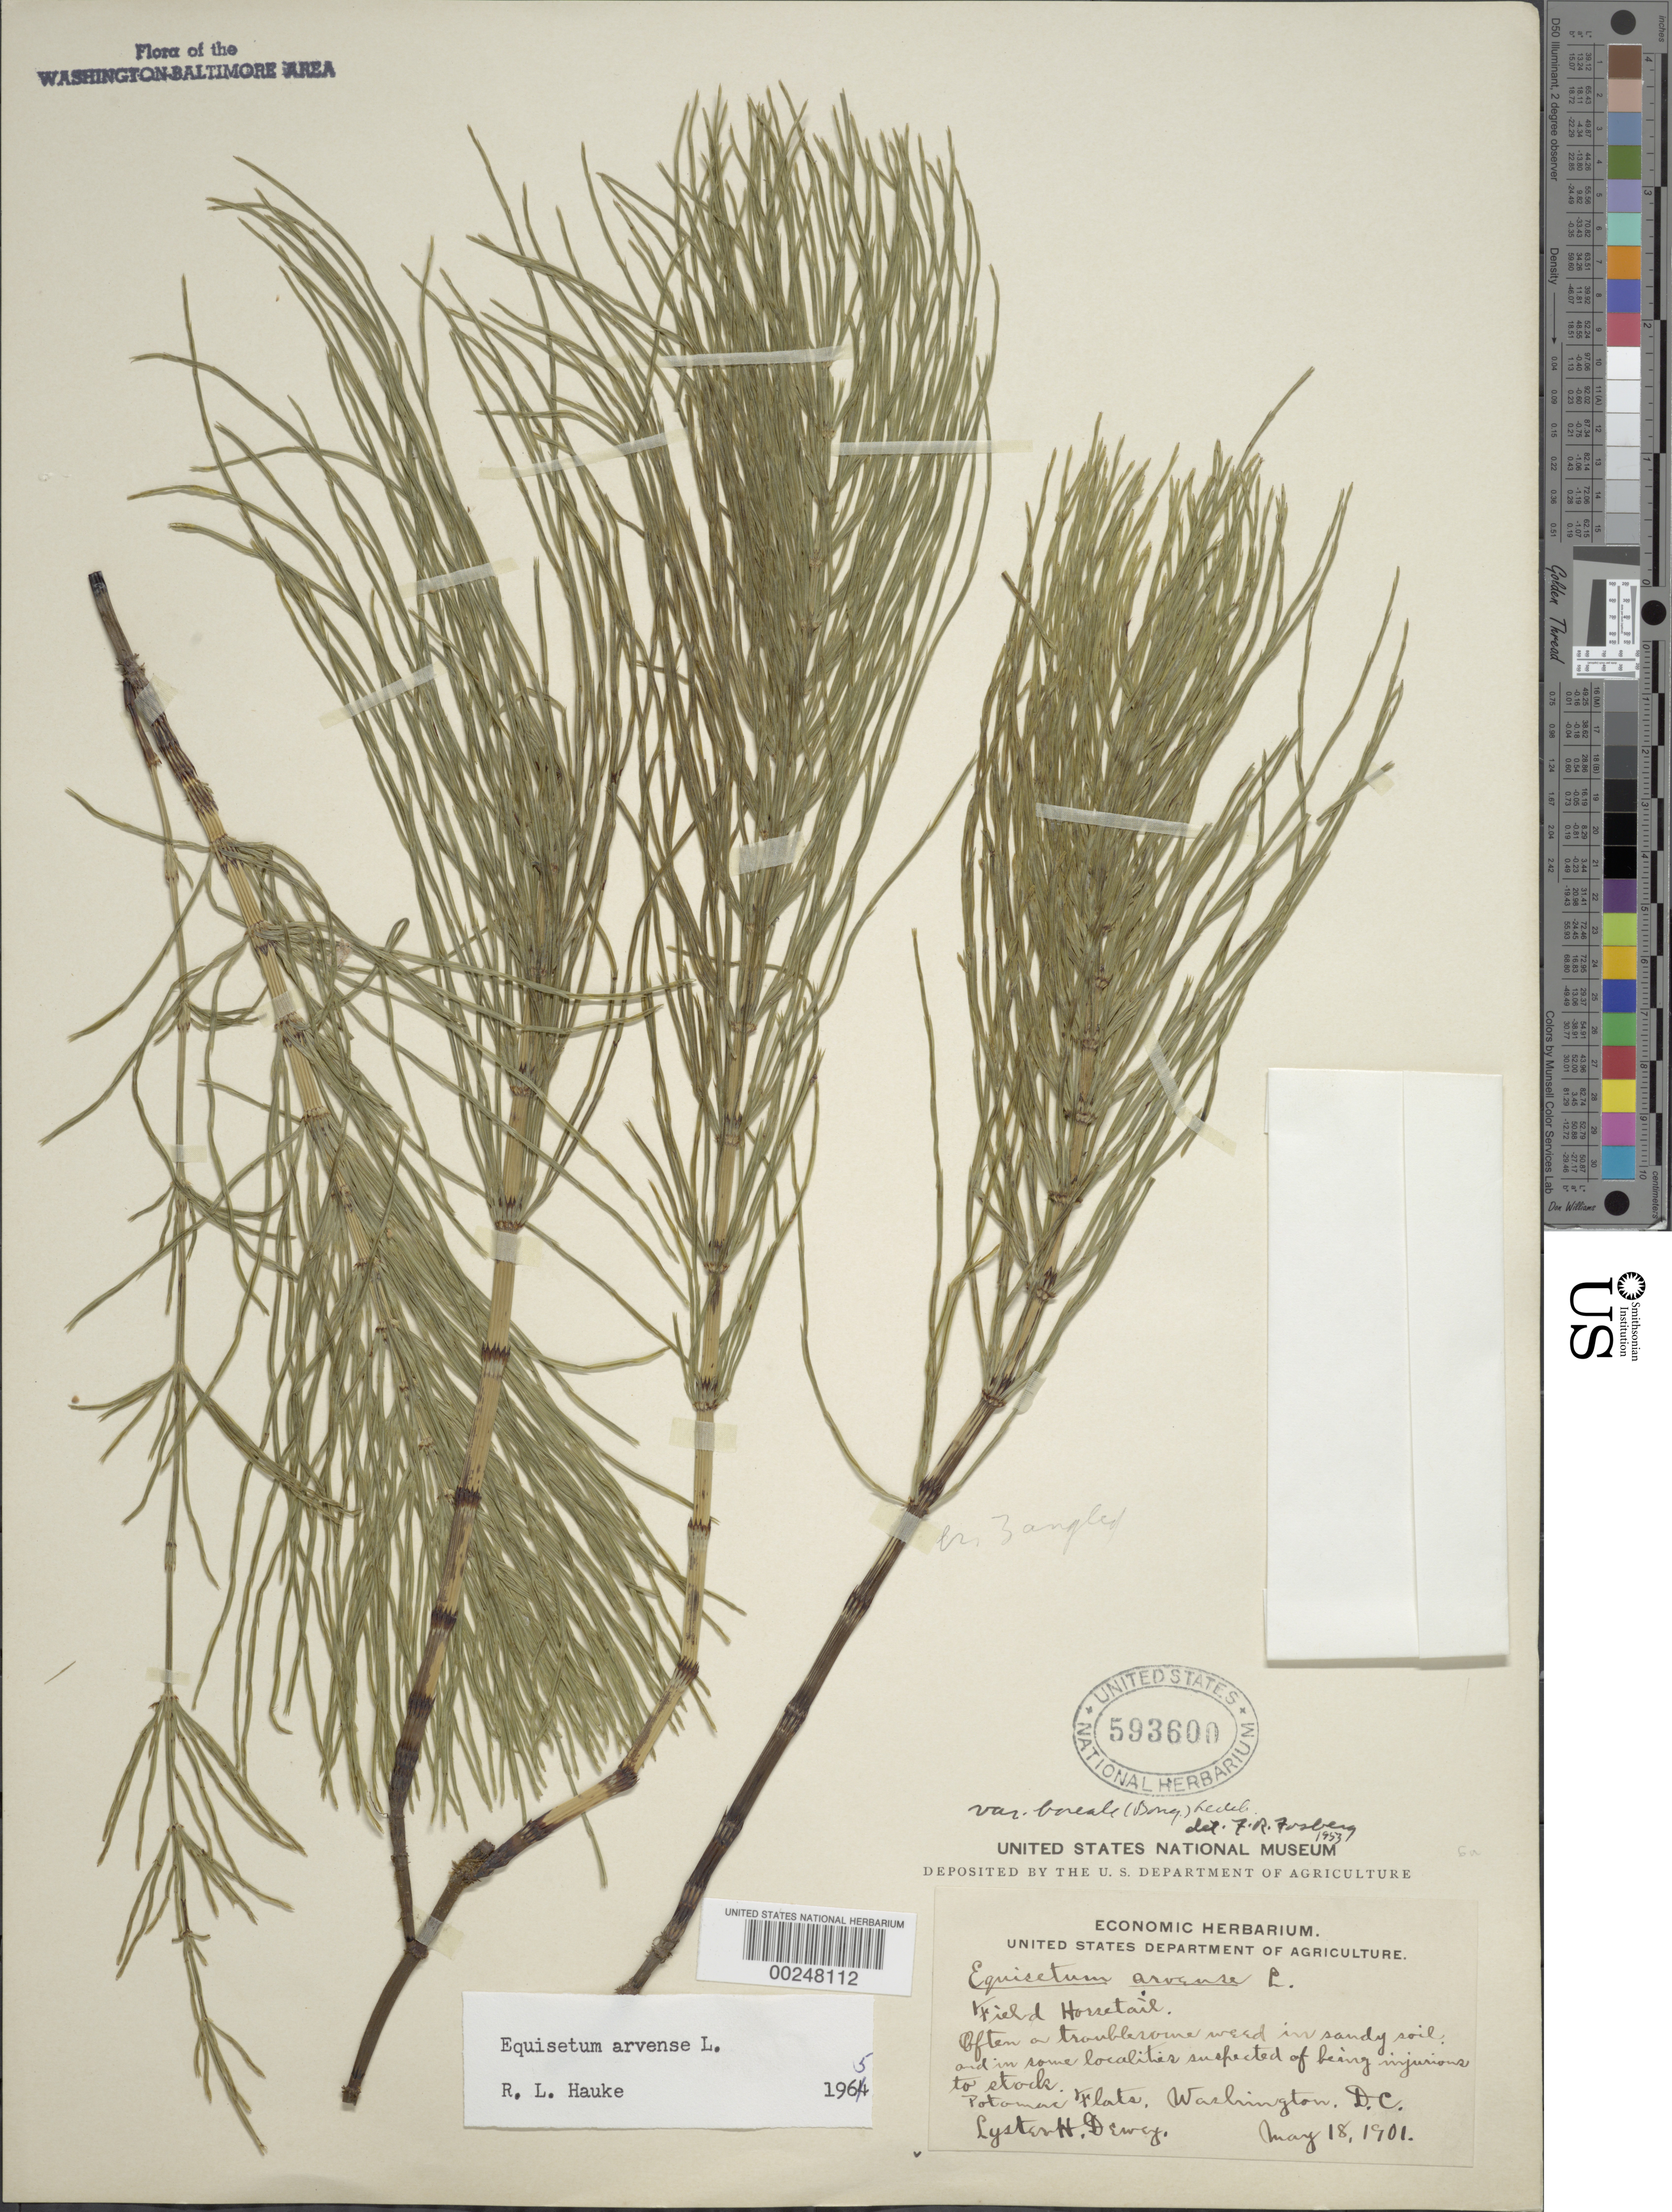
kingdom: Plantae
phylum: Tracheophyta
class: Polypodiopsida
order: Equisetales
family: Equisetaceae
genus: Equisetum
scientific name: Equisetum arvense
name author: L.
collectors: L. H. Dewey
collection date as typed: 18 May 1901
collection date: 1901-05-18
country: United States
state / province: District of Columbia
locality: Potomac Flats C. and O. Canal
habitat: In sandy soil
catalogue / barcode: US 593600